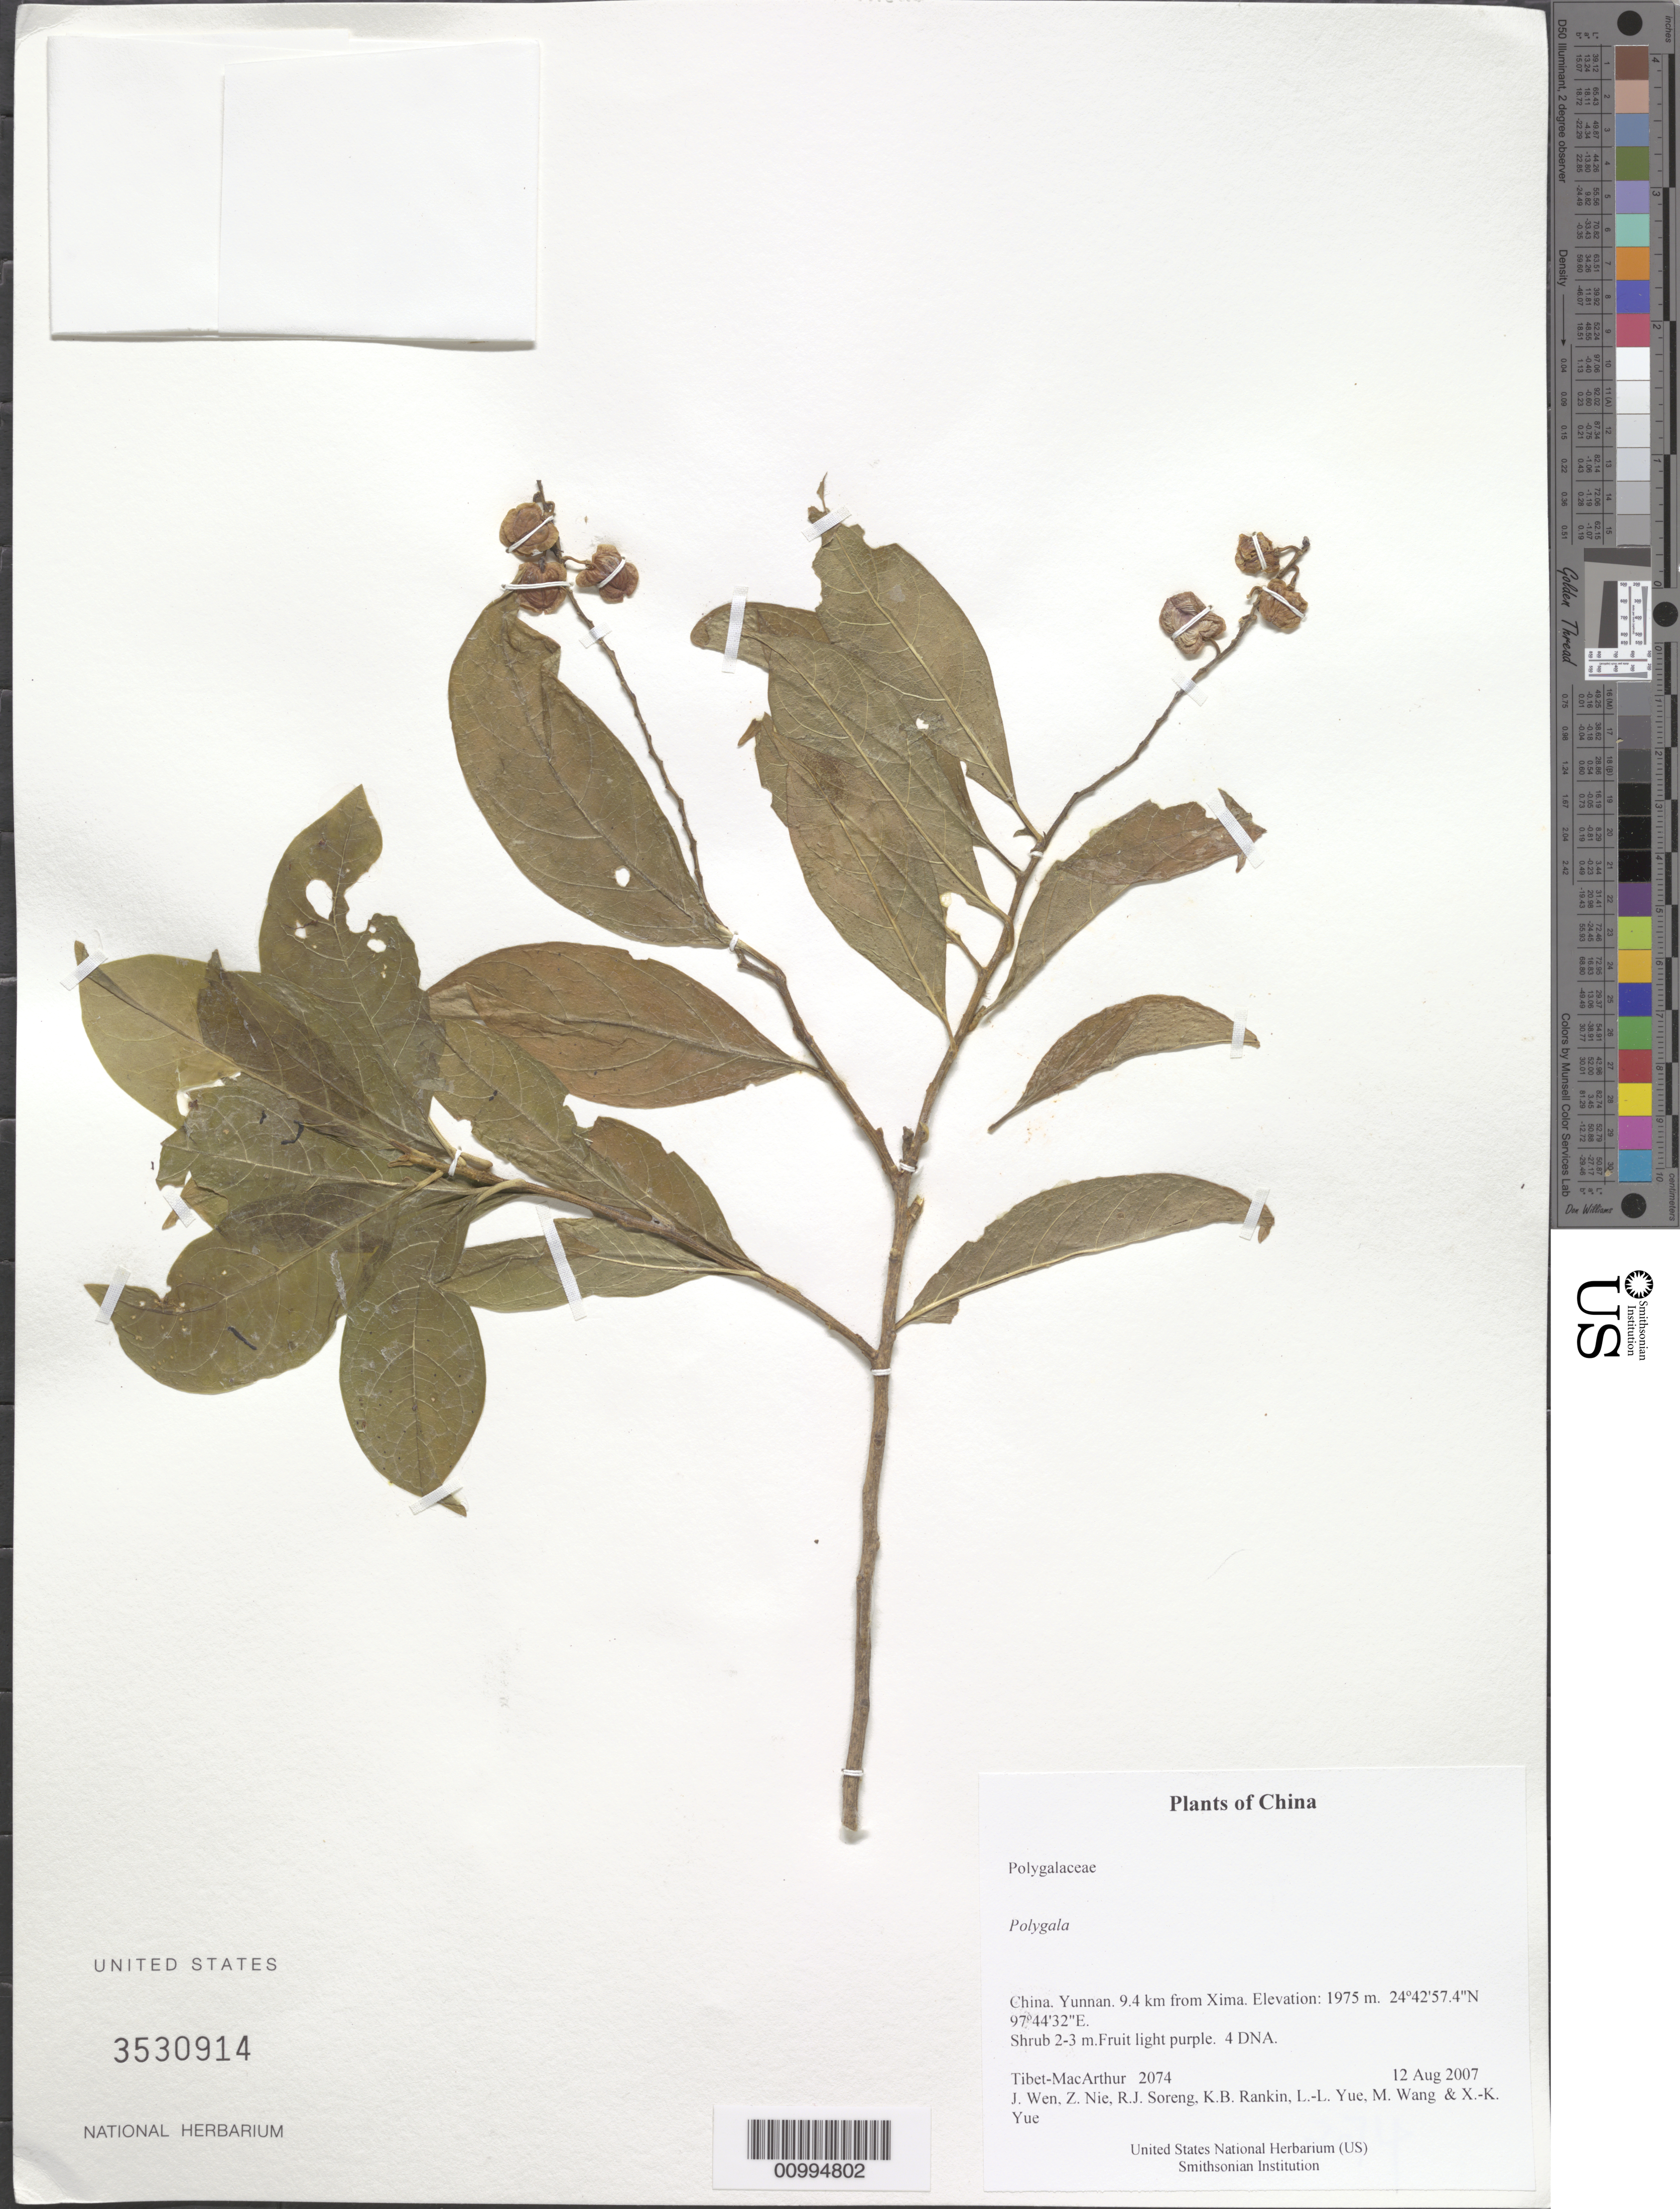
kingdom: Plantae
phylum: Tracheophyta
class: Magnoliopsida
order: Fabales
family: Polygalaceae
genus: Polygala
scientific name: Polygala longicaulis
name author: Kunth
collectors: Tibet-MacArthur, J. Wen, Z. Nie, R. J. Soreng, K. Rankin, L. Yue, M. Wang & X. Yue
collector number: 2074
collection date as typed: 12 Aug 2007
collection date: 2007-08-12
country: China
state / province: Yunnan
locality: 9.4 km from Xima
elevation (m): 1975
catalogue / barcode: US 3530914